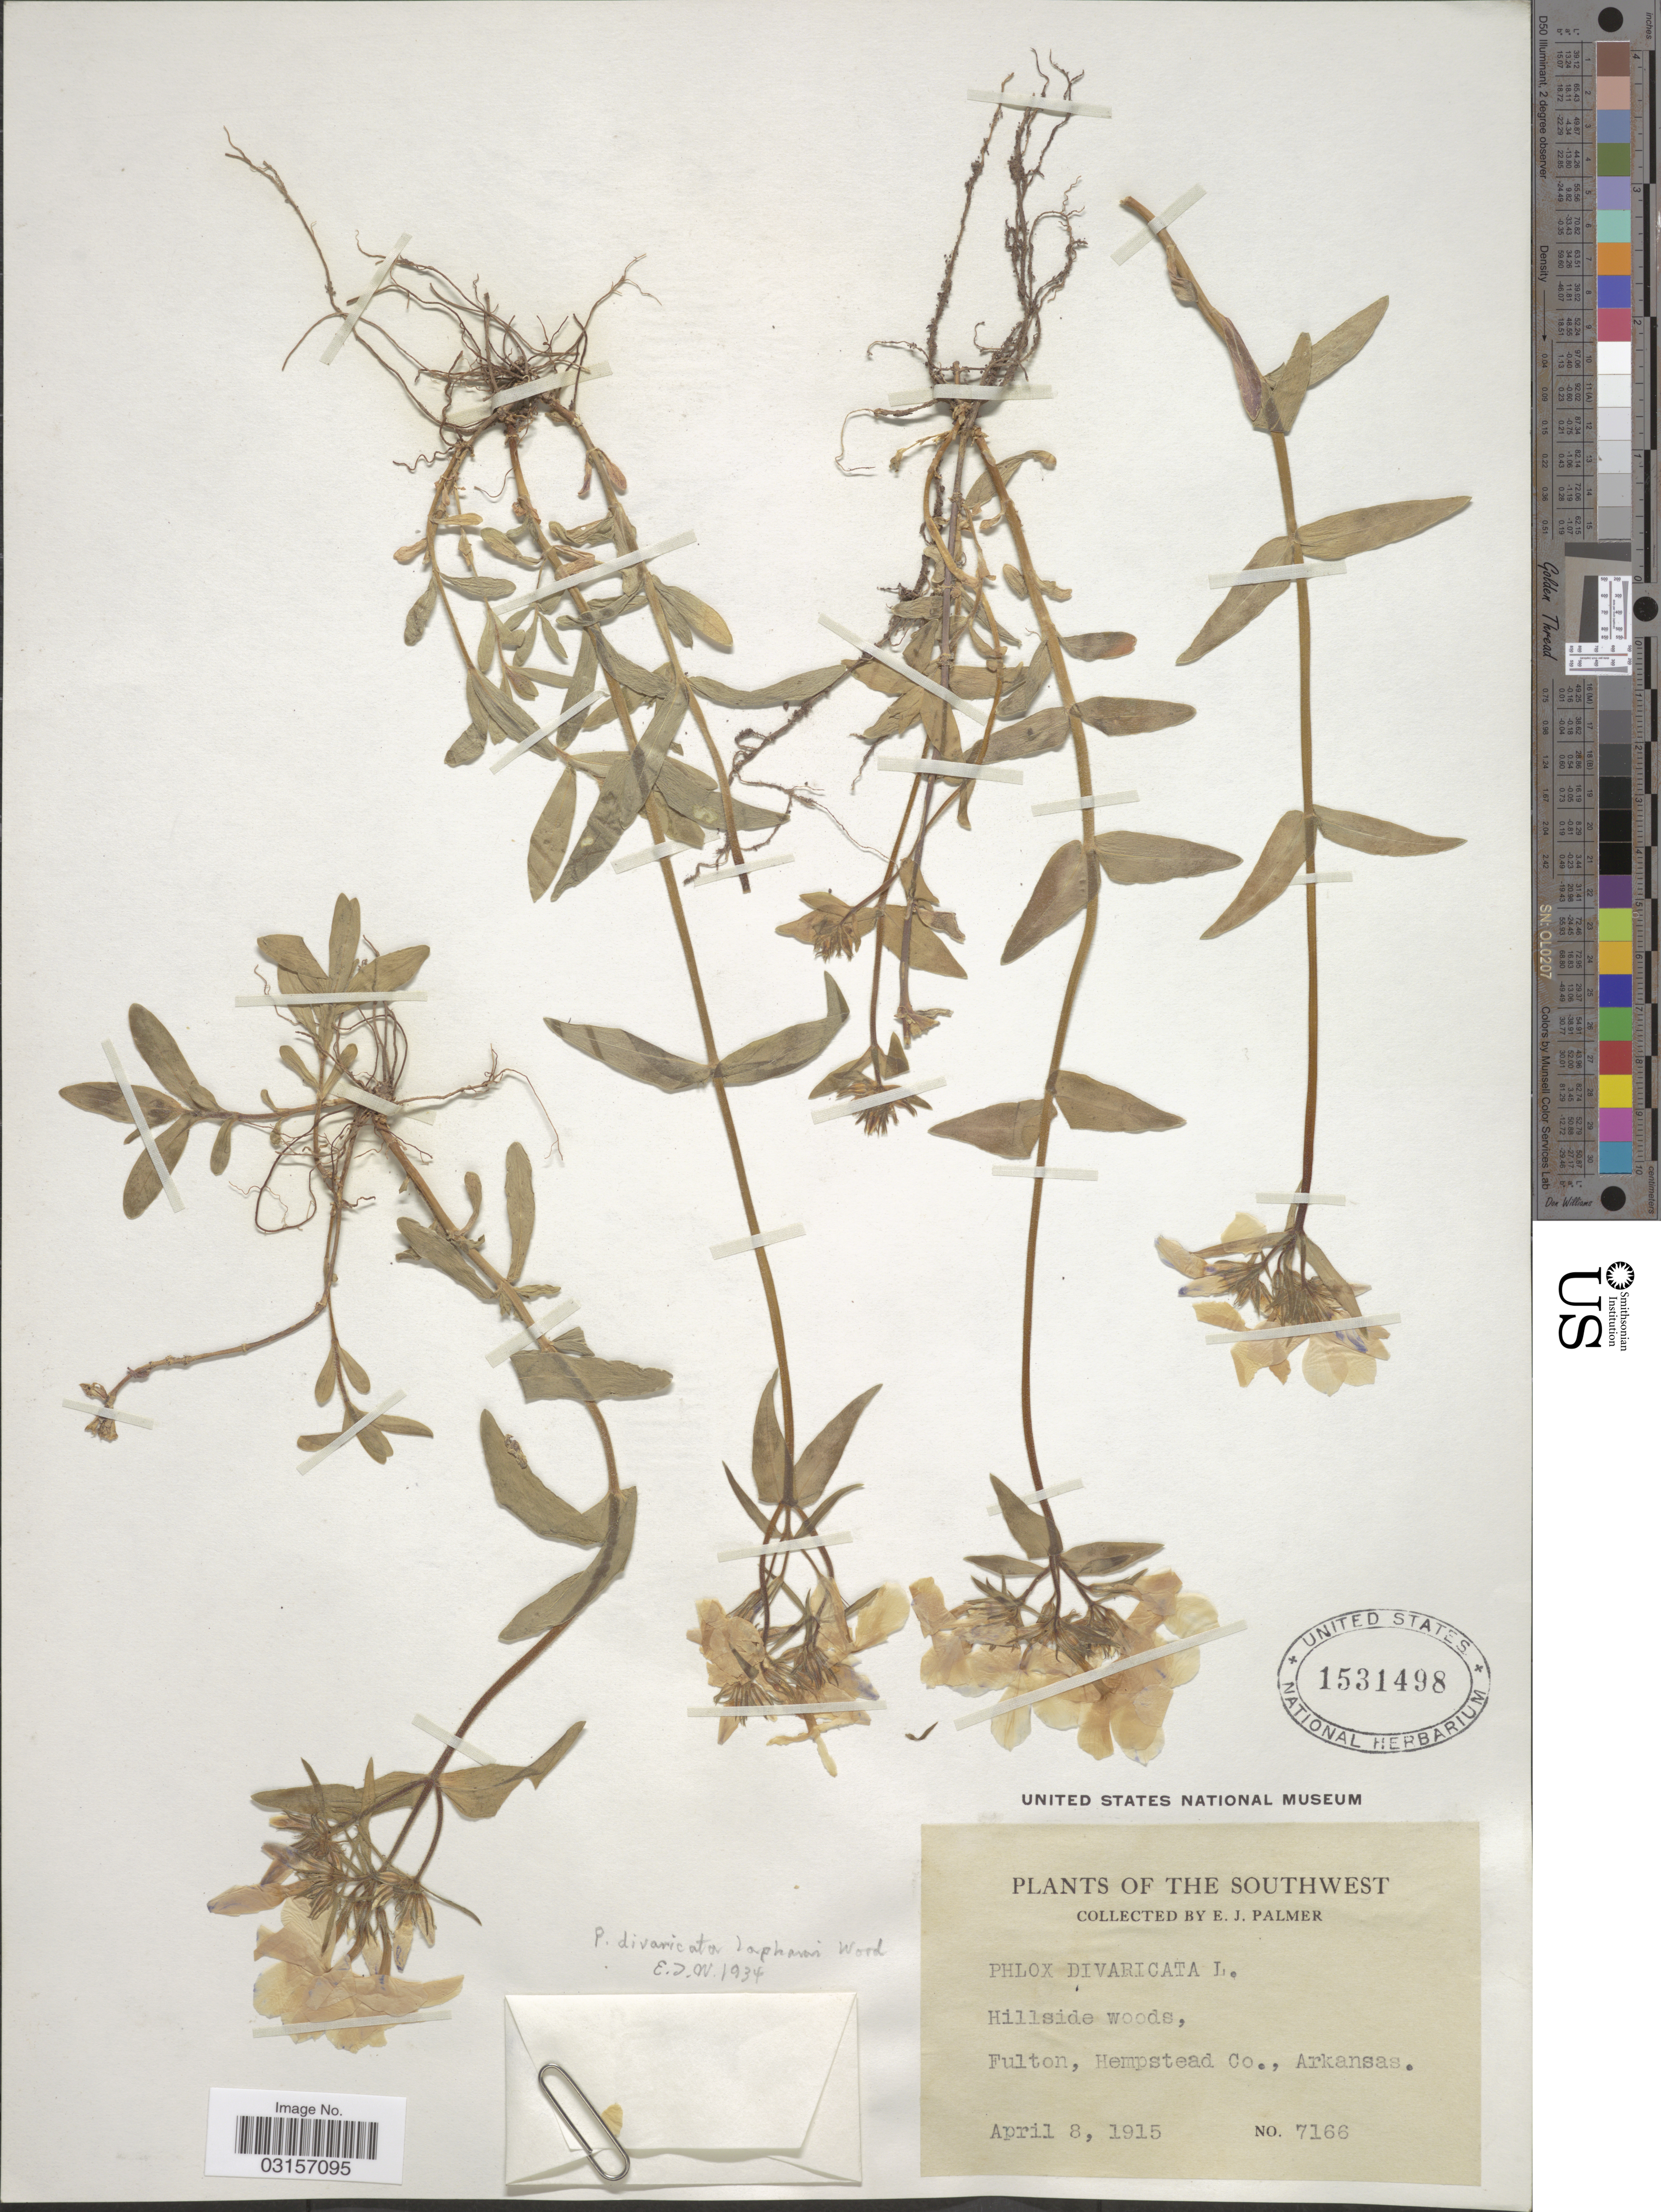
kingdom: Plantae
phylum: Tracheophyta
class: Magnoliopsida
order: Ericales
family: Polemoniaceae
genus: Phlox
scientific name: Phlox divaricata subsp. laphamii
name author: (Alph. Wood) Wherry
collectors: E. J. Palmer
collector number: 7166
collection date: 1915-04-08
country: United States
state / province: Arkansas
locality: The Southwest, Hillside woods, Fulton, Hempstead Co.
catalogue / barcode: US 1531498